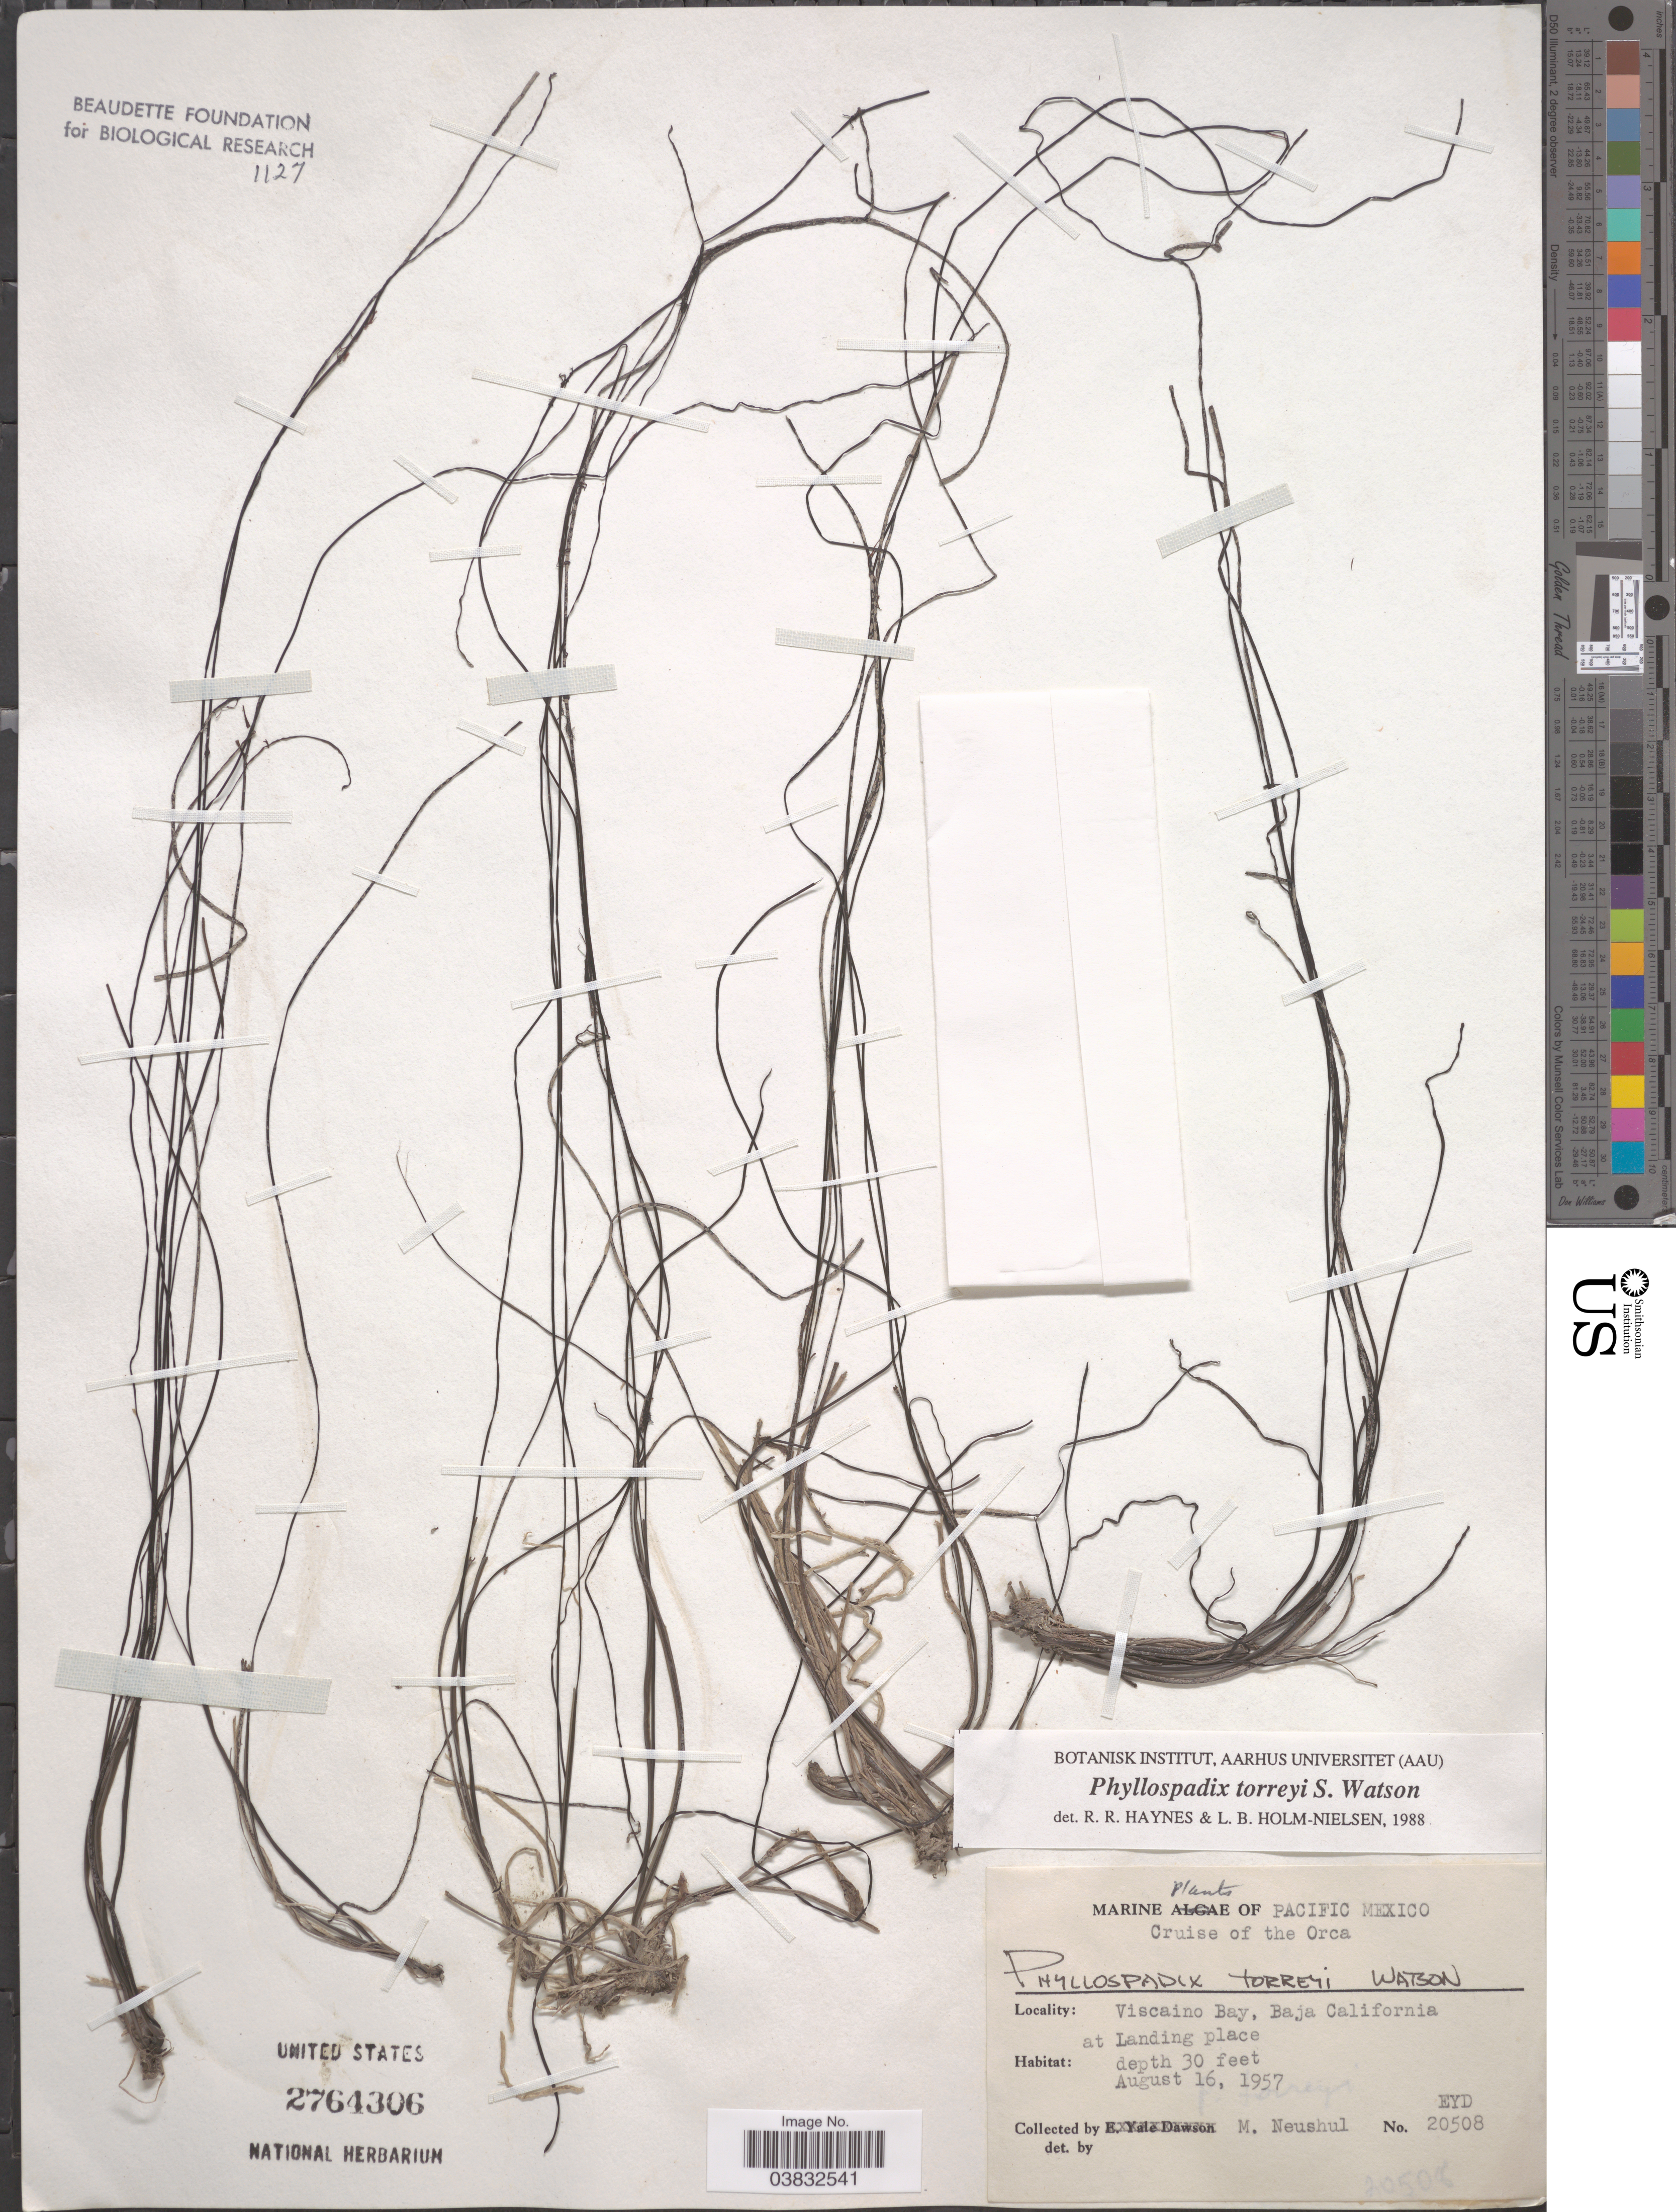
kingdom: Plantae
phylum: Tracheophyta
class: Liliopsida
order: Alismatales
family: Zosteraceae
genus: Phyllospadix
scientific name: Phyllospadix torreyi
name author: S. Watson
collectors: M. Neushul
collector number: EYD20508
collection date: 1957-08-16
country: Mexico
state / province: Baja California Norte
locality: Pacific Mexico. [unsure placement] Cruise of the Orca. Viscaino Bay, at Landing place.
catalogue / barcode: US 2764306